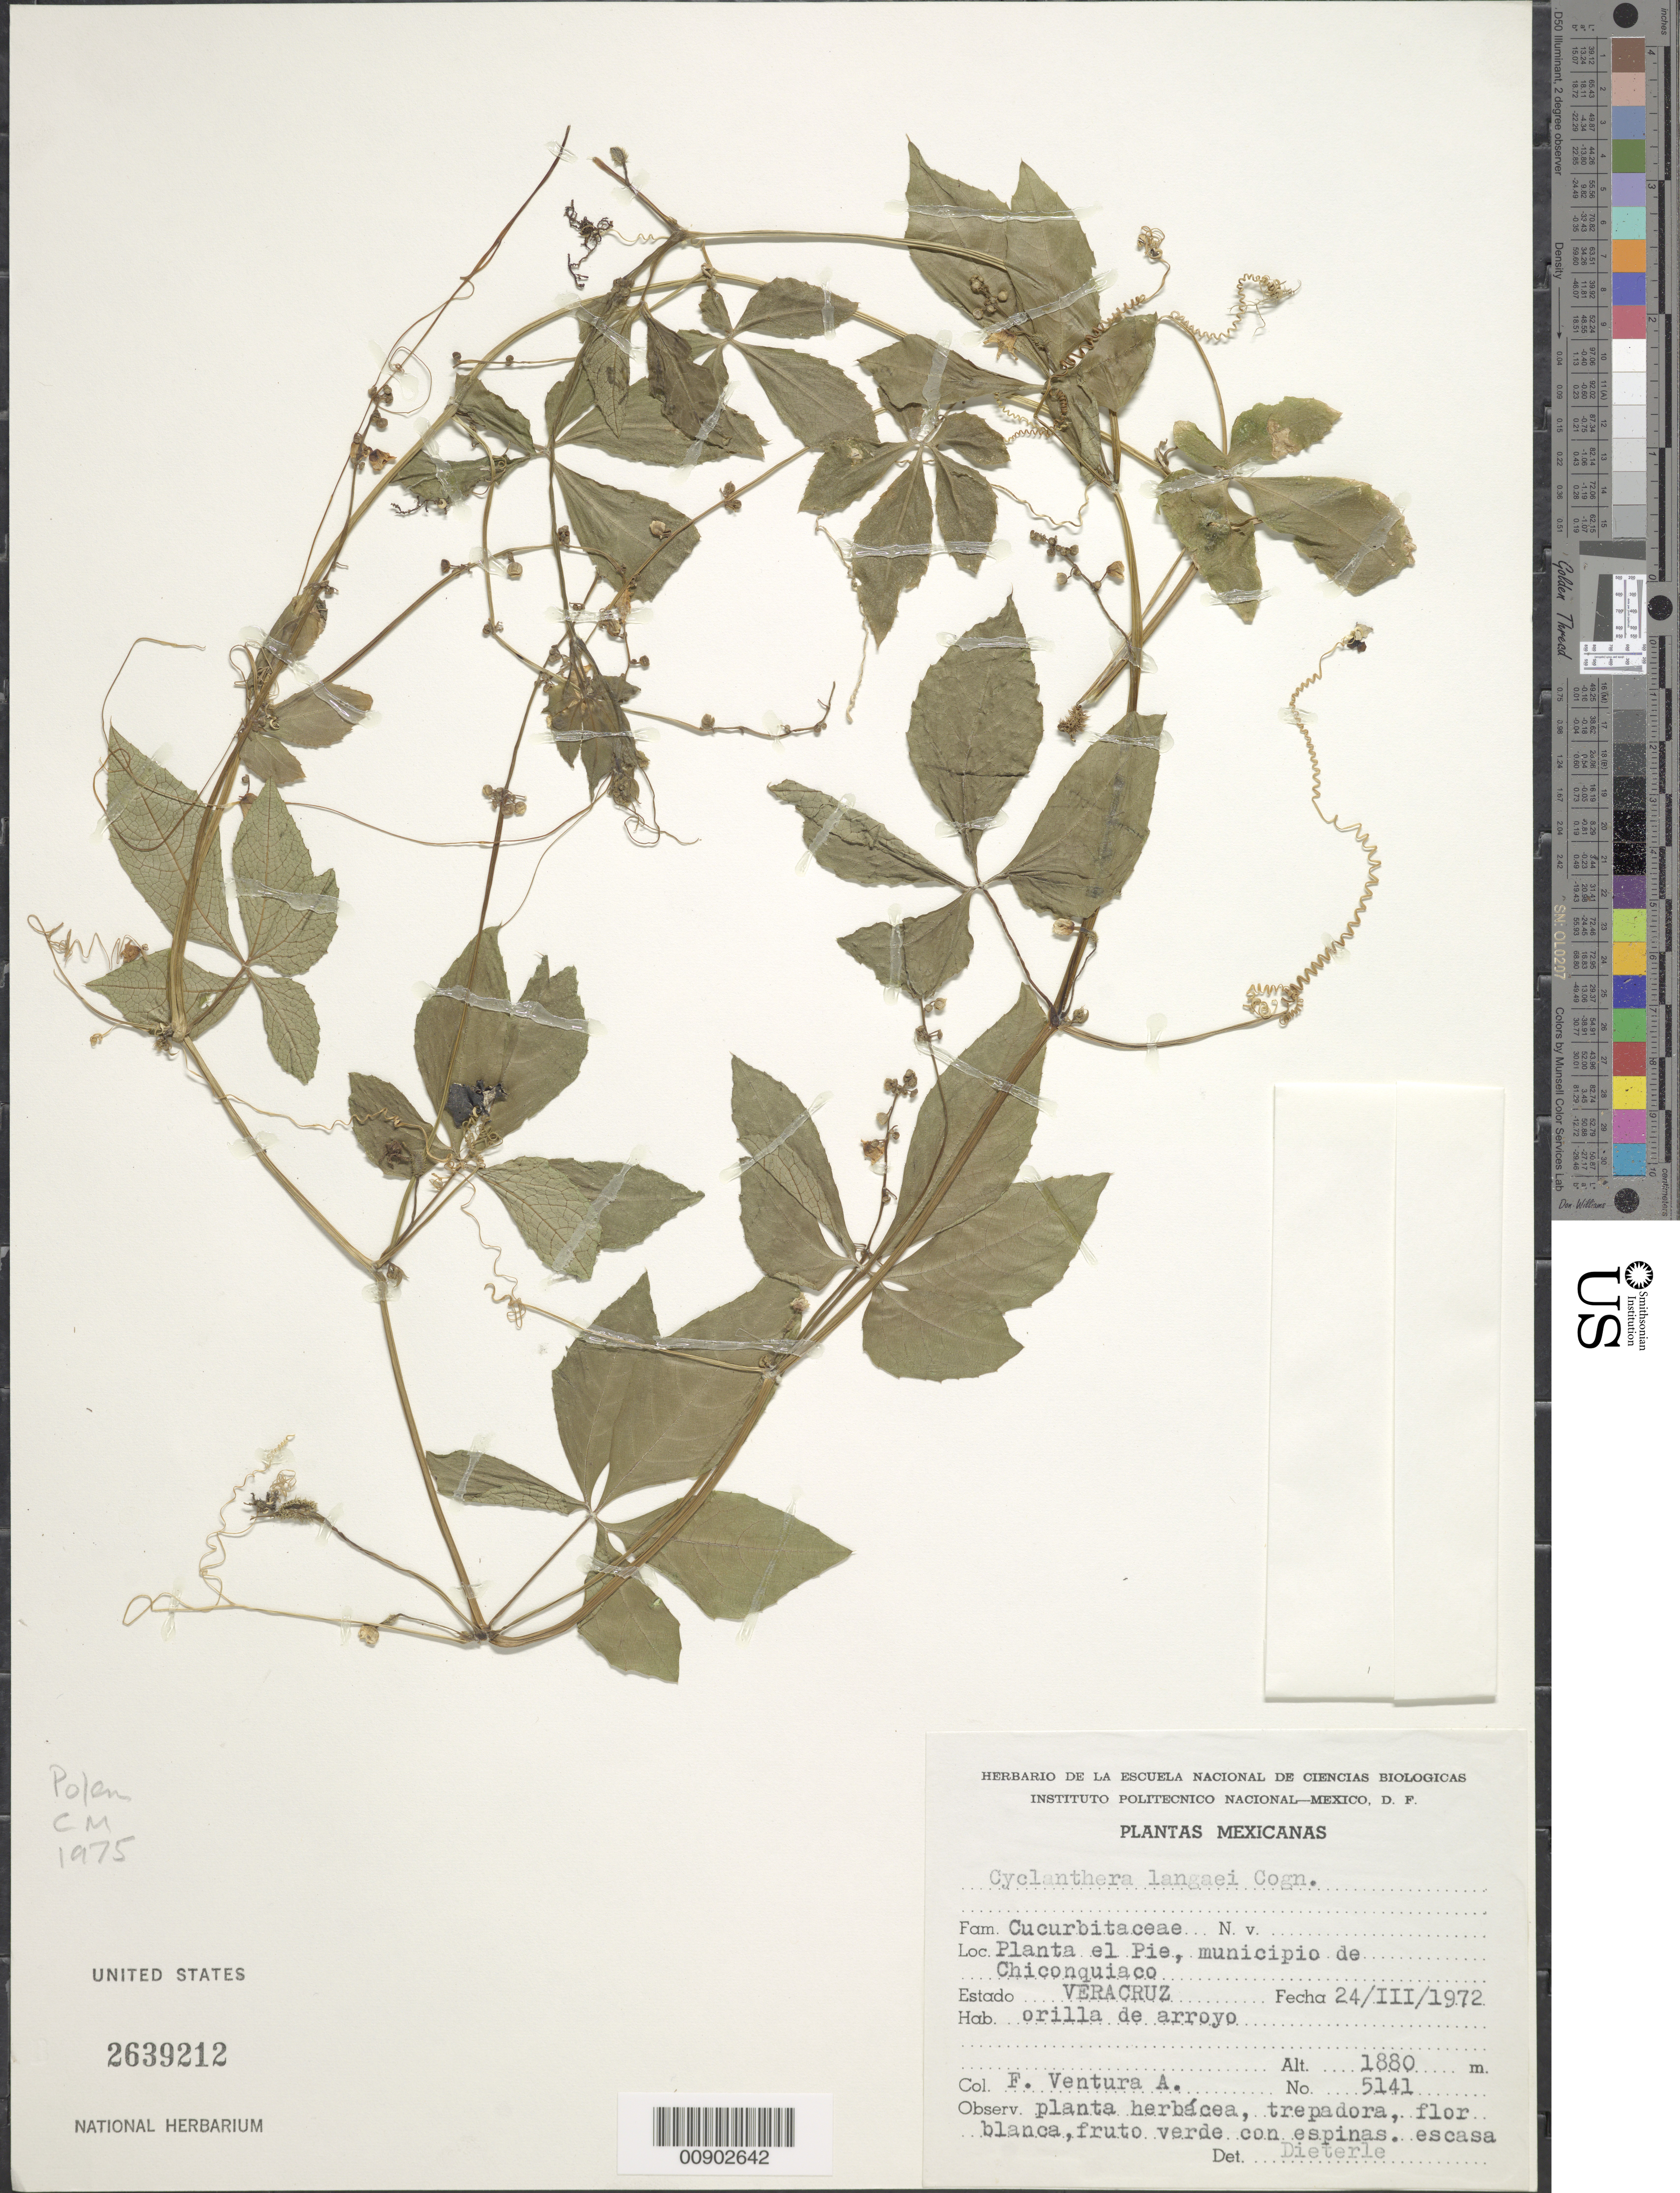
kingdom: Plantae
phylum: Tracheophyta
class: Magnoliopsida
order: Cucurbitales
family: Cucurbitaceae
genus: Cyclanthera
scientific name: Cyclanthera langaei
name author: Cogn.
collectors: F. Ventura A.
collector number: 5141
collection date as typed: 24 Mar 1972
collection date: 1972-03-24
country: Mexico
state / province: Veracruz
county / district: Chiconquiaco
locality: Planta el Pie, Municipio de Chiconquiaco, Veracruz.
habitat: Orilla de arroyo.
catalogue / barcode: US 2639212